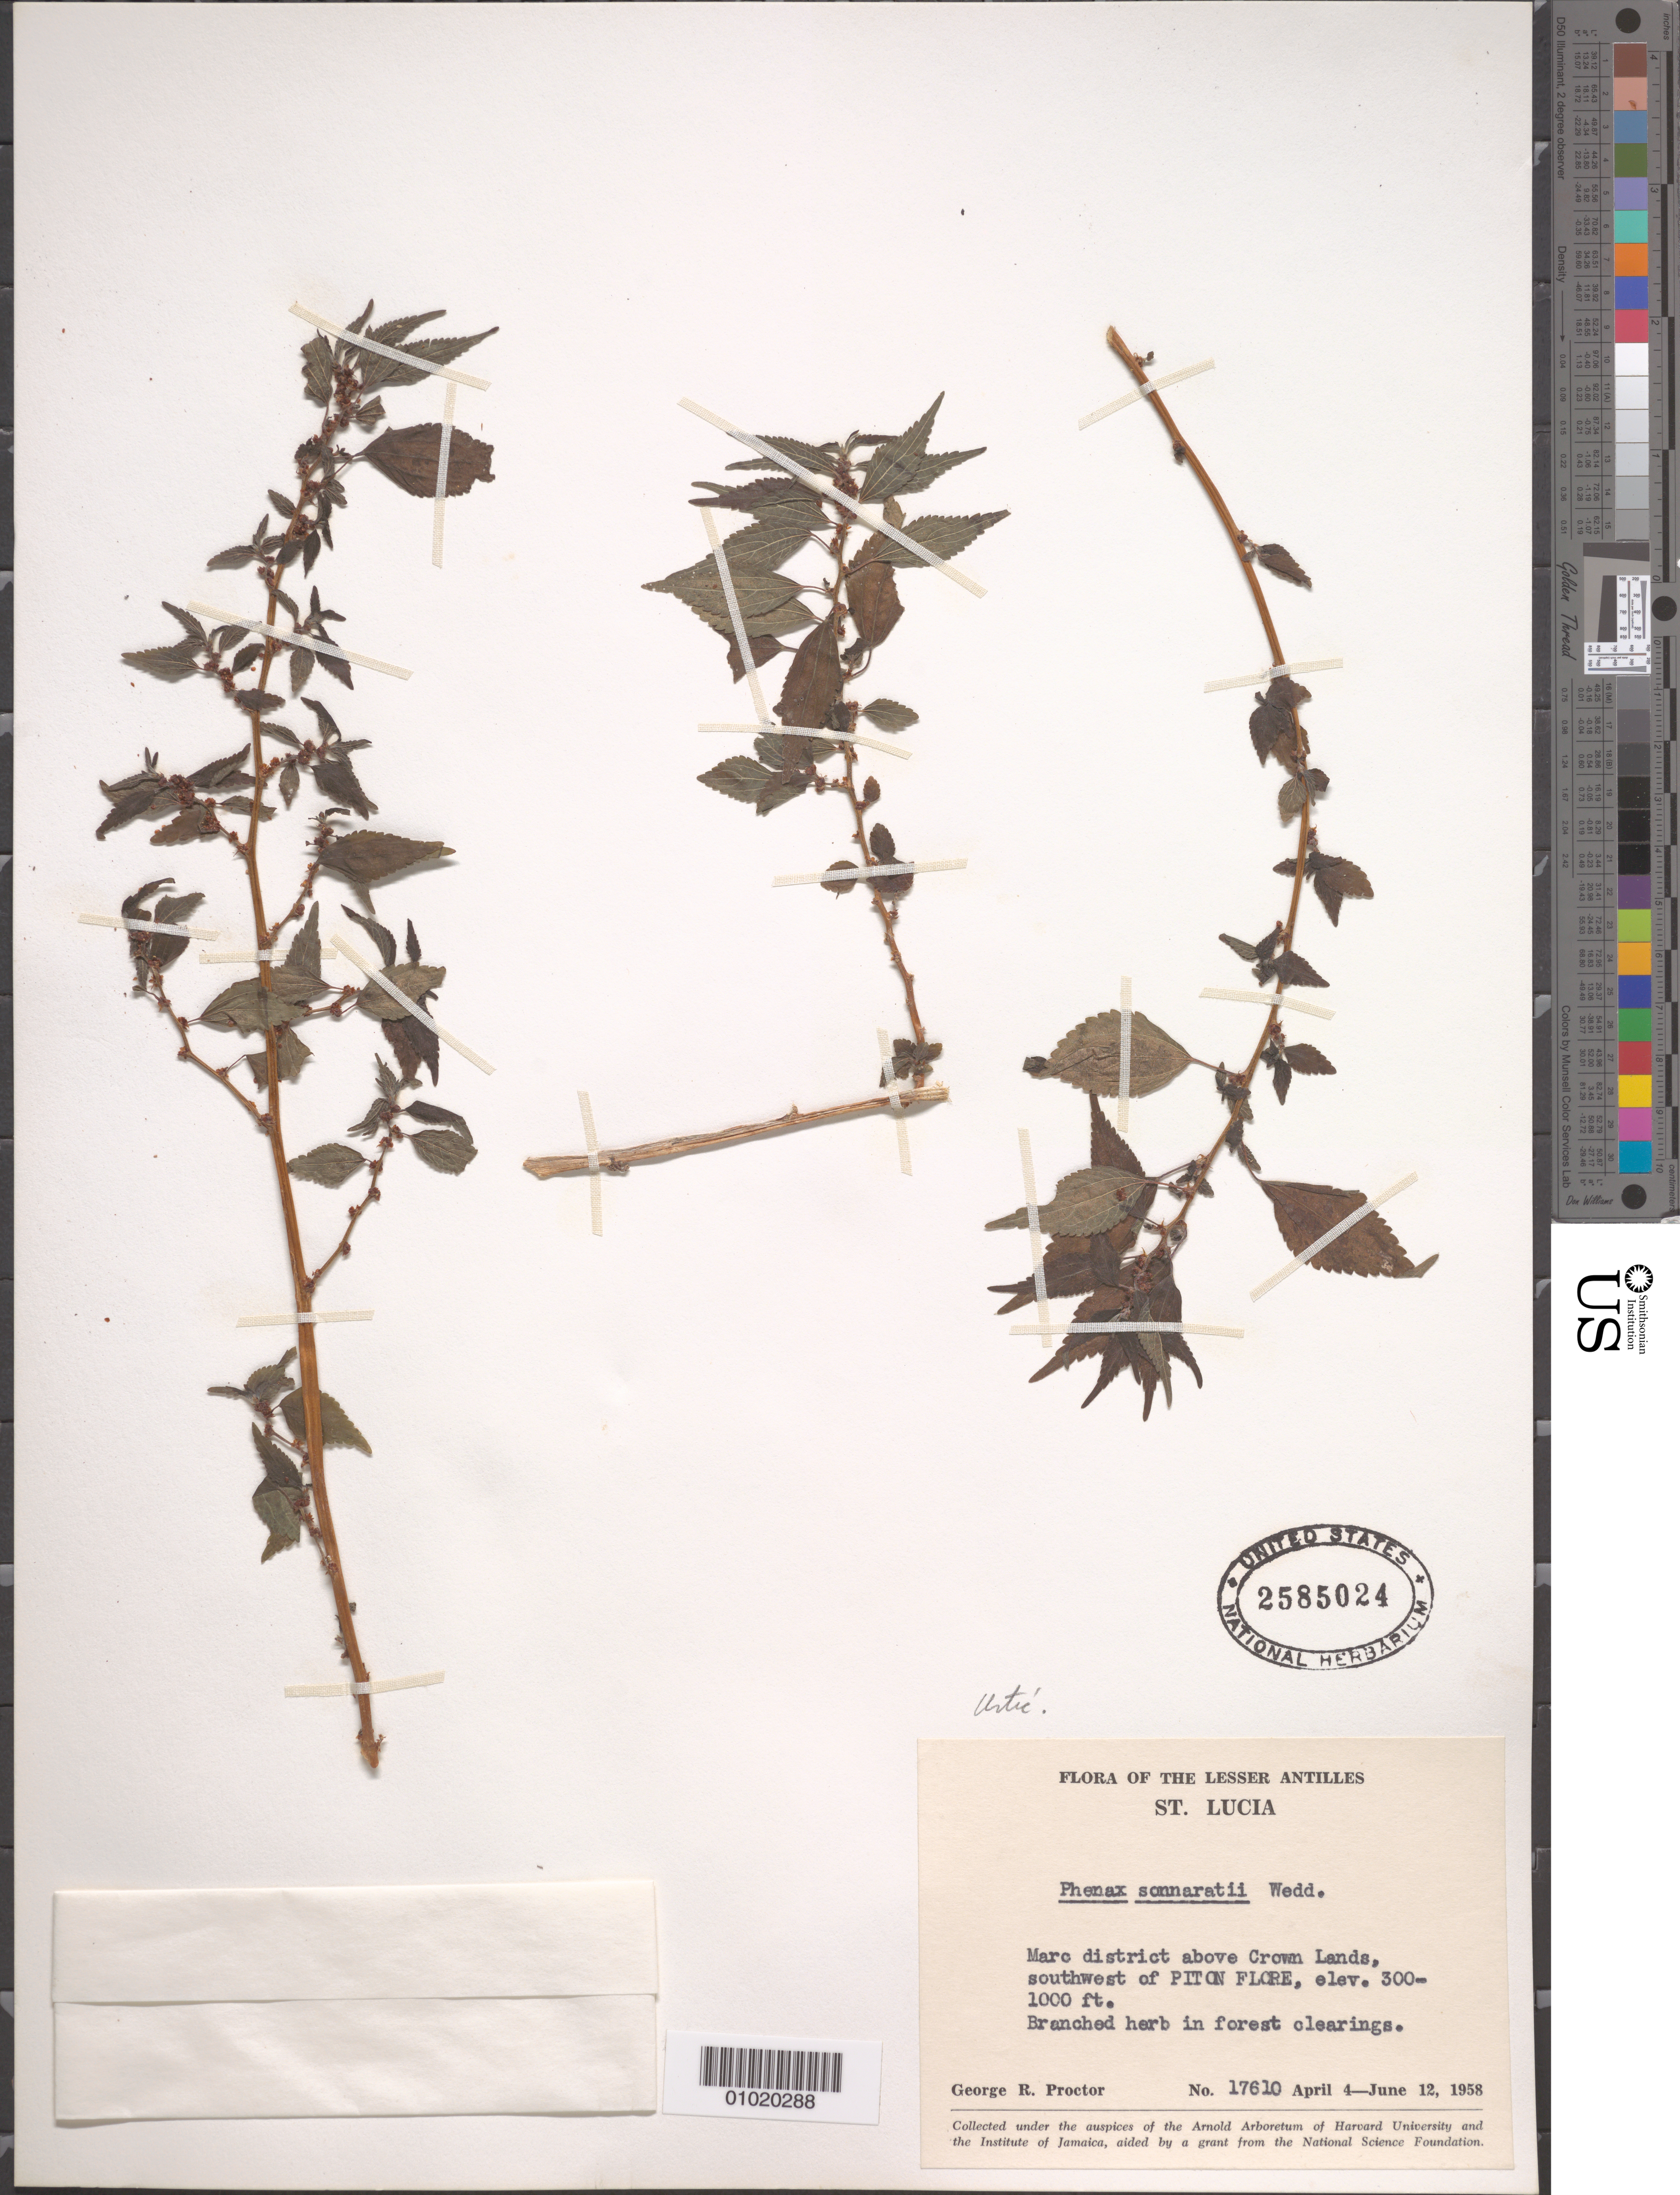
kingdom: Plantae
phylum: Tracheophyta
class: Magnoliopsida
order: Rosales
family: Urticaceae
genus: Phenax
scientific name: Phenax sonneratii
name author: (Poir.) Wedd.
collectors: G. R. Proctor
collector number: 17610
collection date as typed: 04 Apr 1958 to 12 Jun 1958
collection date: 1958-04-04/1958-06-12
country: St. Lucia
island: St. Lucia I.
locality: Marc district above Crown Lands, southwest of Piton Flore.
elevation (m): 91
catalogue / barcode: US 2585024